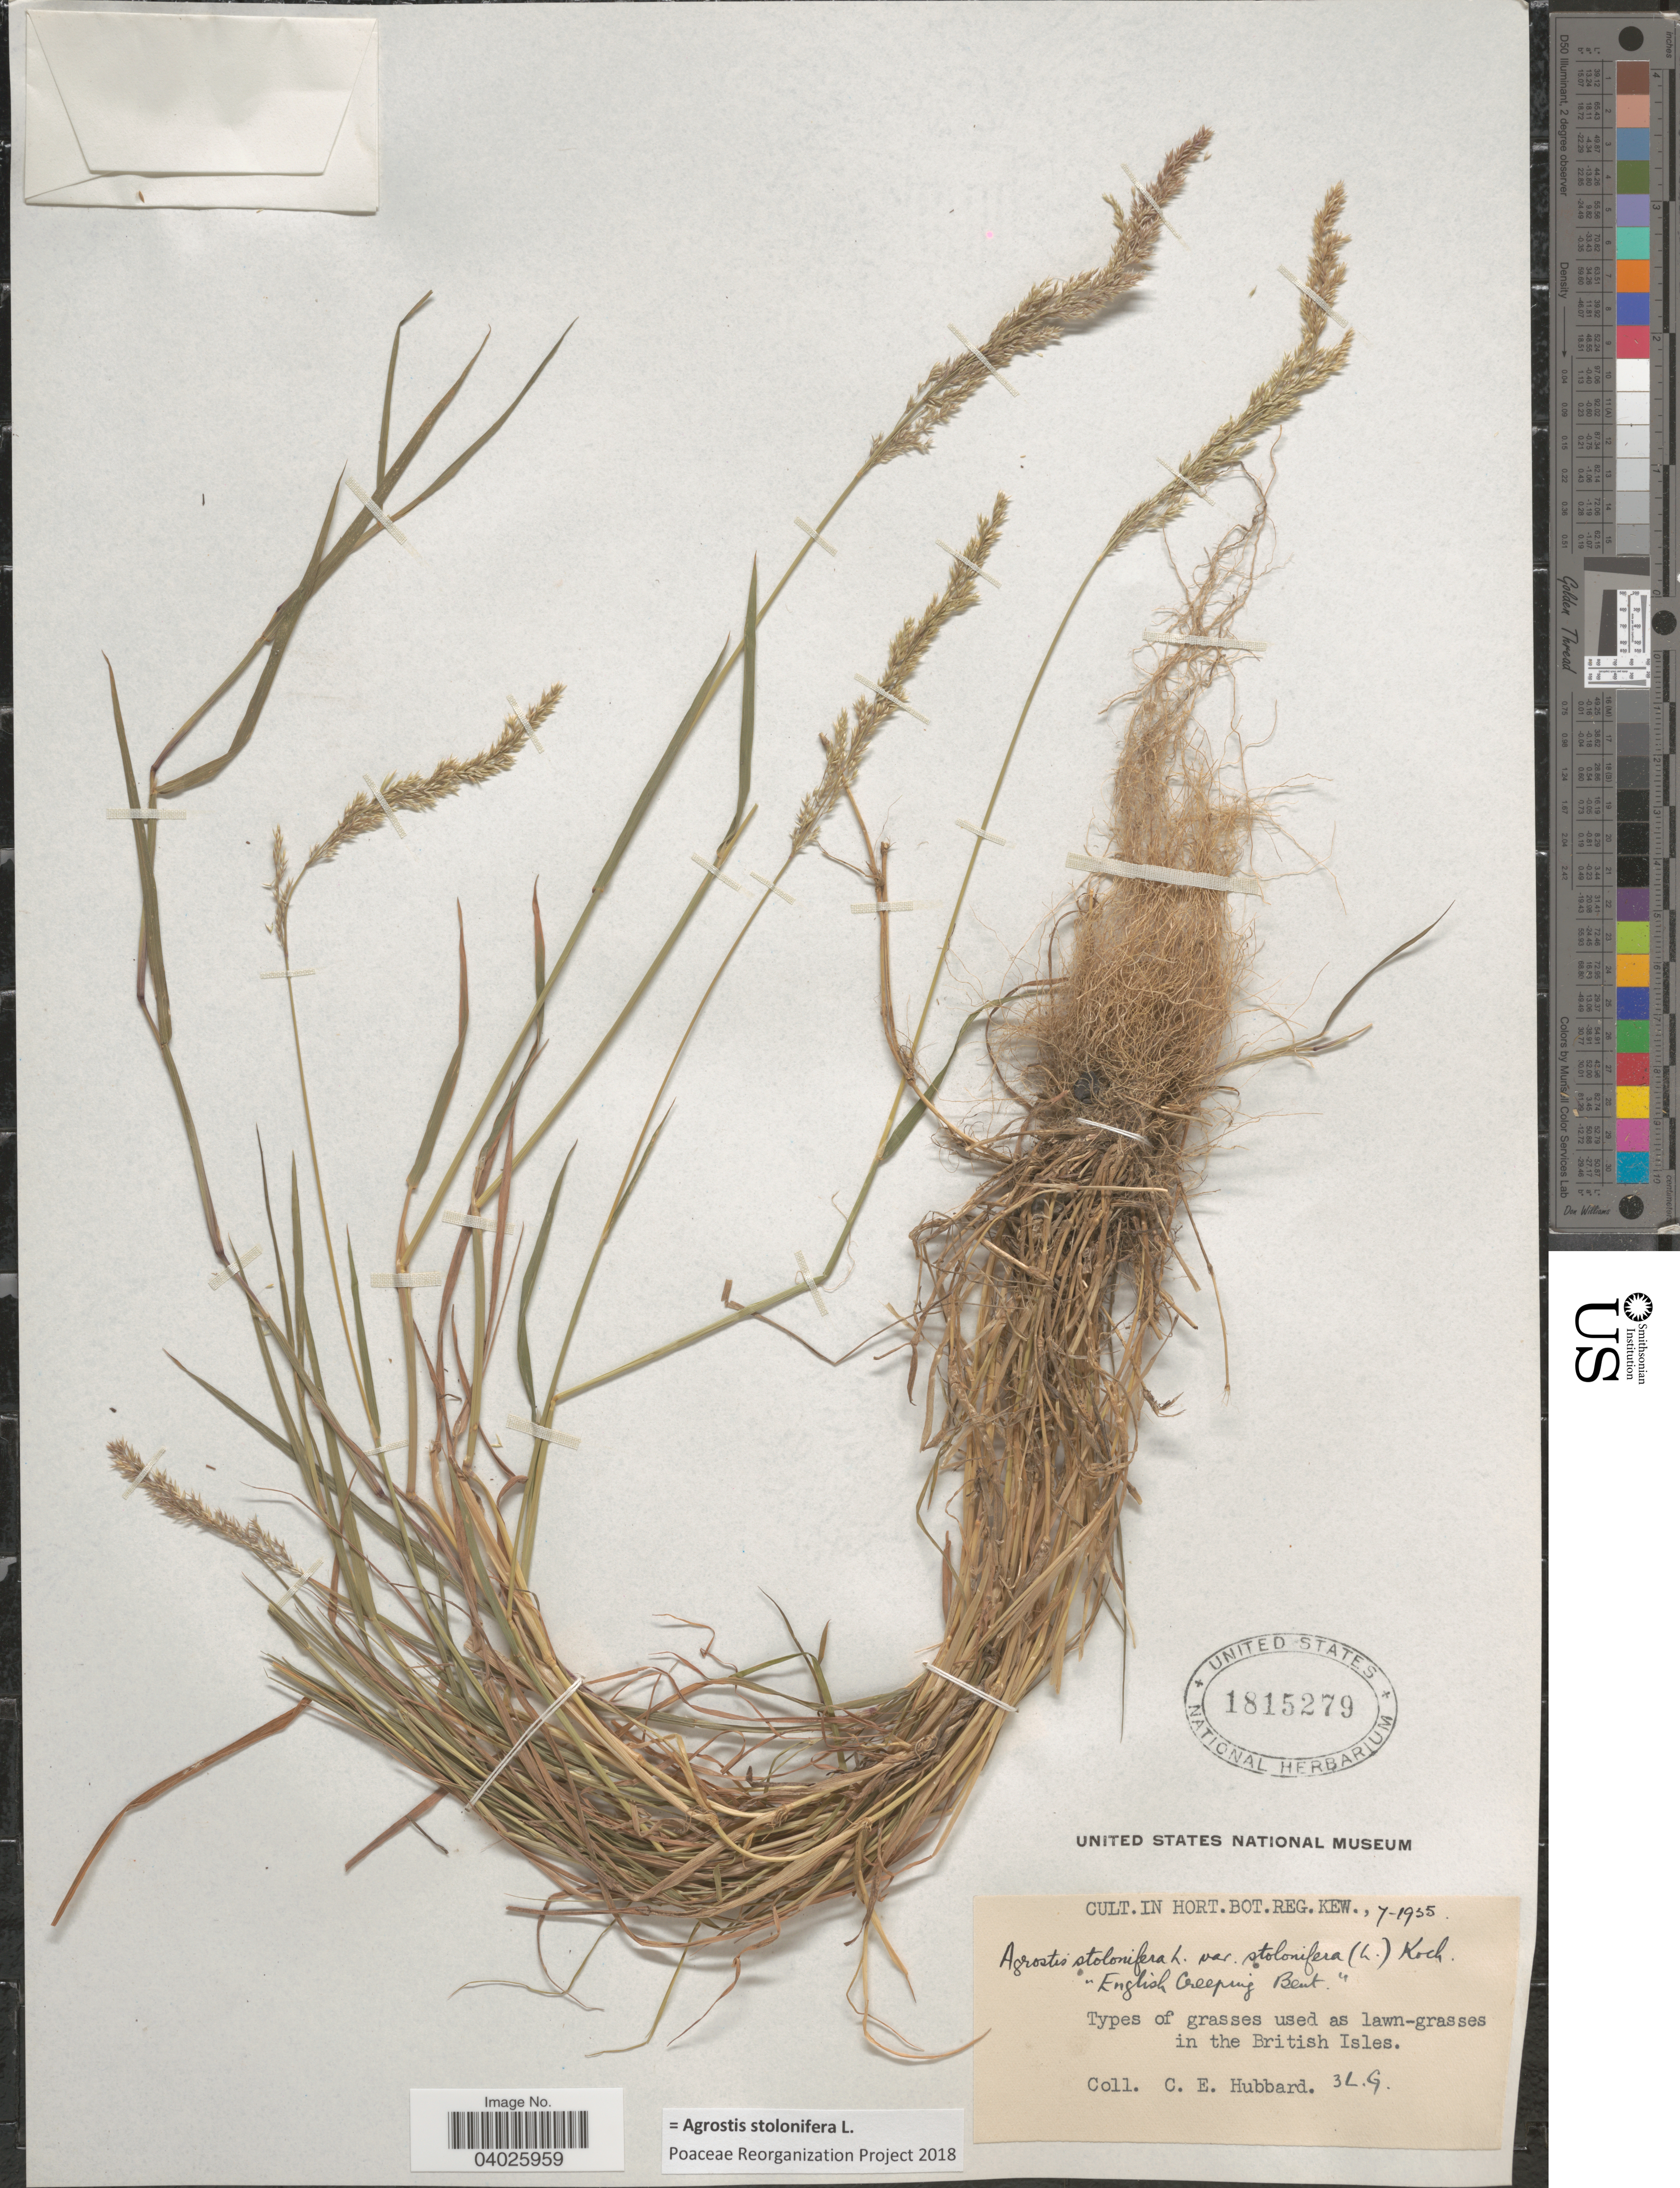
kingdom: Plantae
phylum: Tracheophyta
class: Liliopsida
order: Poales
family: Poaceae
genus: Agrostis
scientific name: Agrostis stolonifera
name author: L.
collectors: C. E. Hubbard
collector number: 3LG?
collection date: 1955-07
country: United Kingdom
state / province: England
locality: In Hort. Bot. Reg. Kew. British Isles.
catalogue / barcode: US 1815279